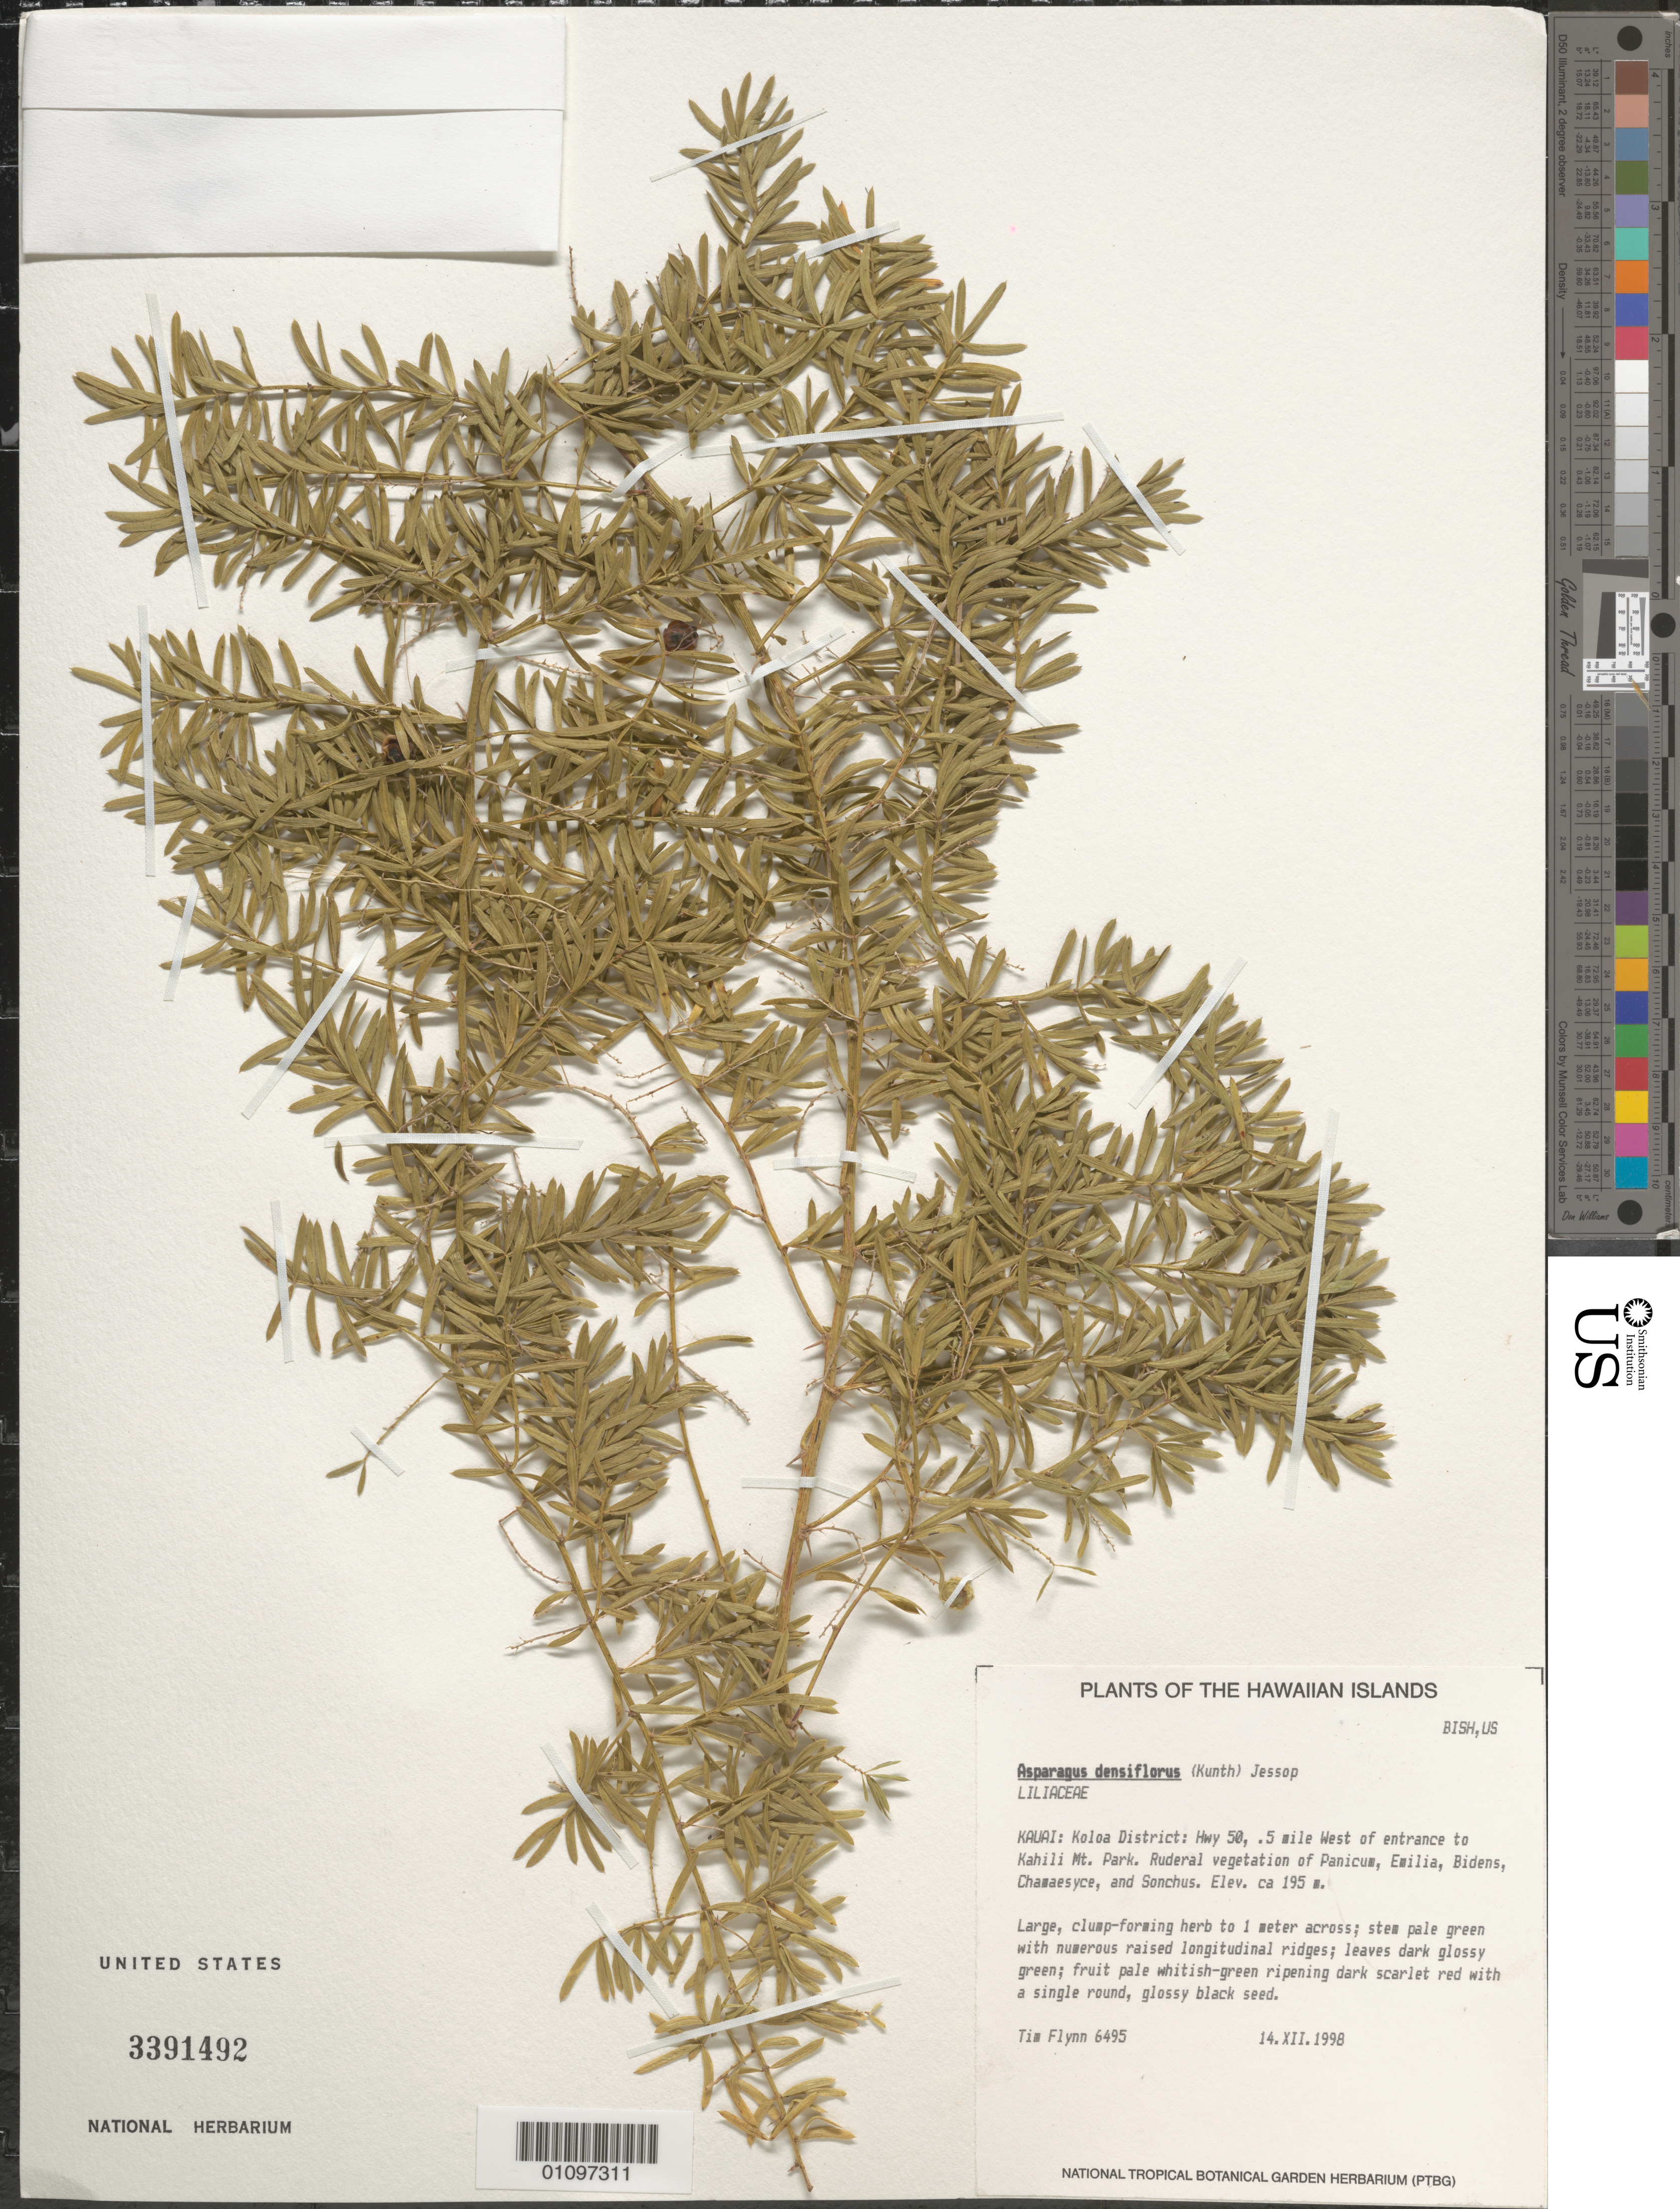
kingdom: Plantae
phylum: Tracheophyta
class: Liliopsida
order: Asparagales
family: Asparagaceae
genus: Asparagus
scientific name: Asparagus aethiopicus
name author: L.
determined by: Wagner, W. L., (BOT), Smithsonian Institution - National Museum of Natural History (UNITED STATES)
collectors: T. W. Flynn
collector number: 6495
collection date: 1998-12-14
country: United States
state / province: Hawaii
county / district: Kauai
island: Kaua'i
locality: Koloa District, Hwy 50, .5 miles west of entrance to Kahili Mt. Park.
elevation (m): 195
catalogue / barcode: US 3391492